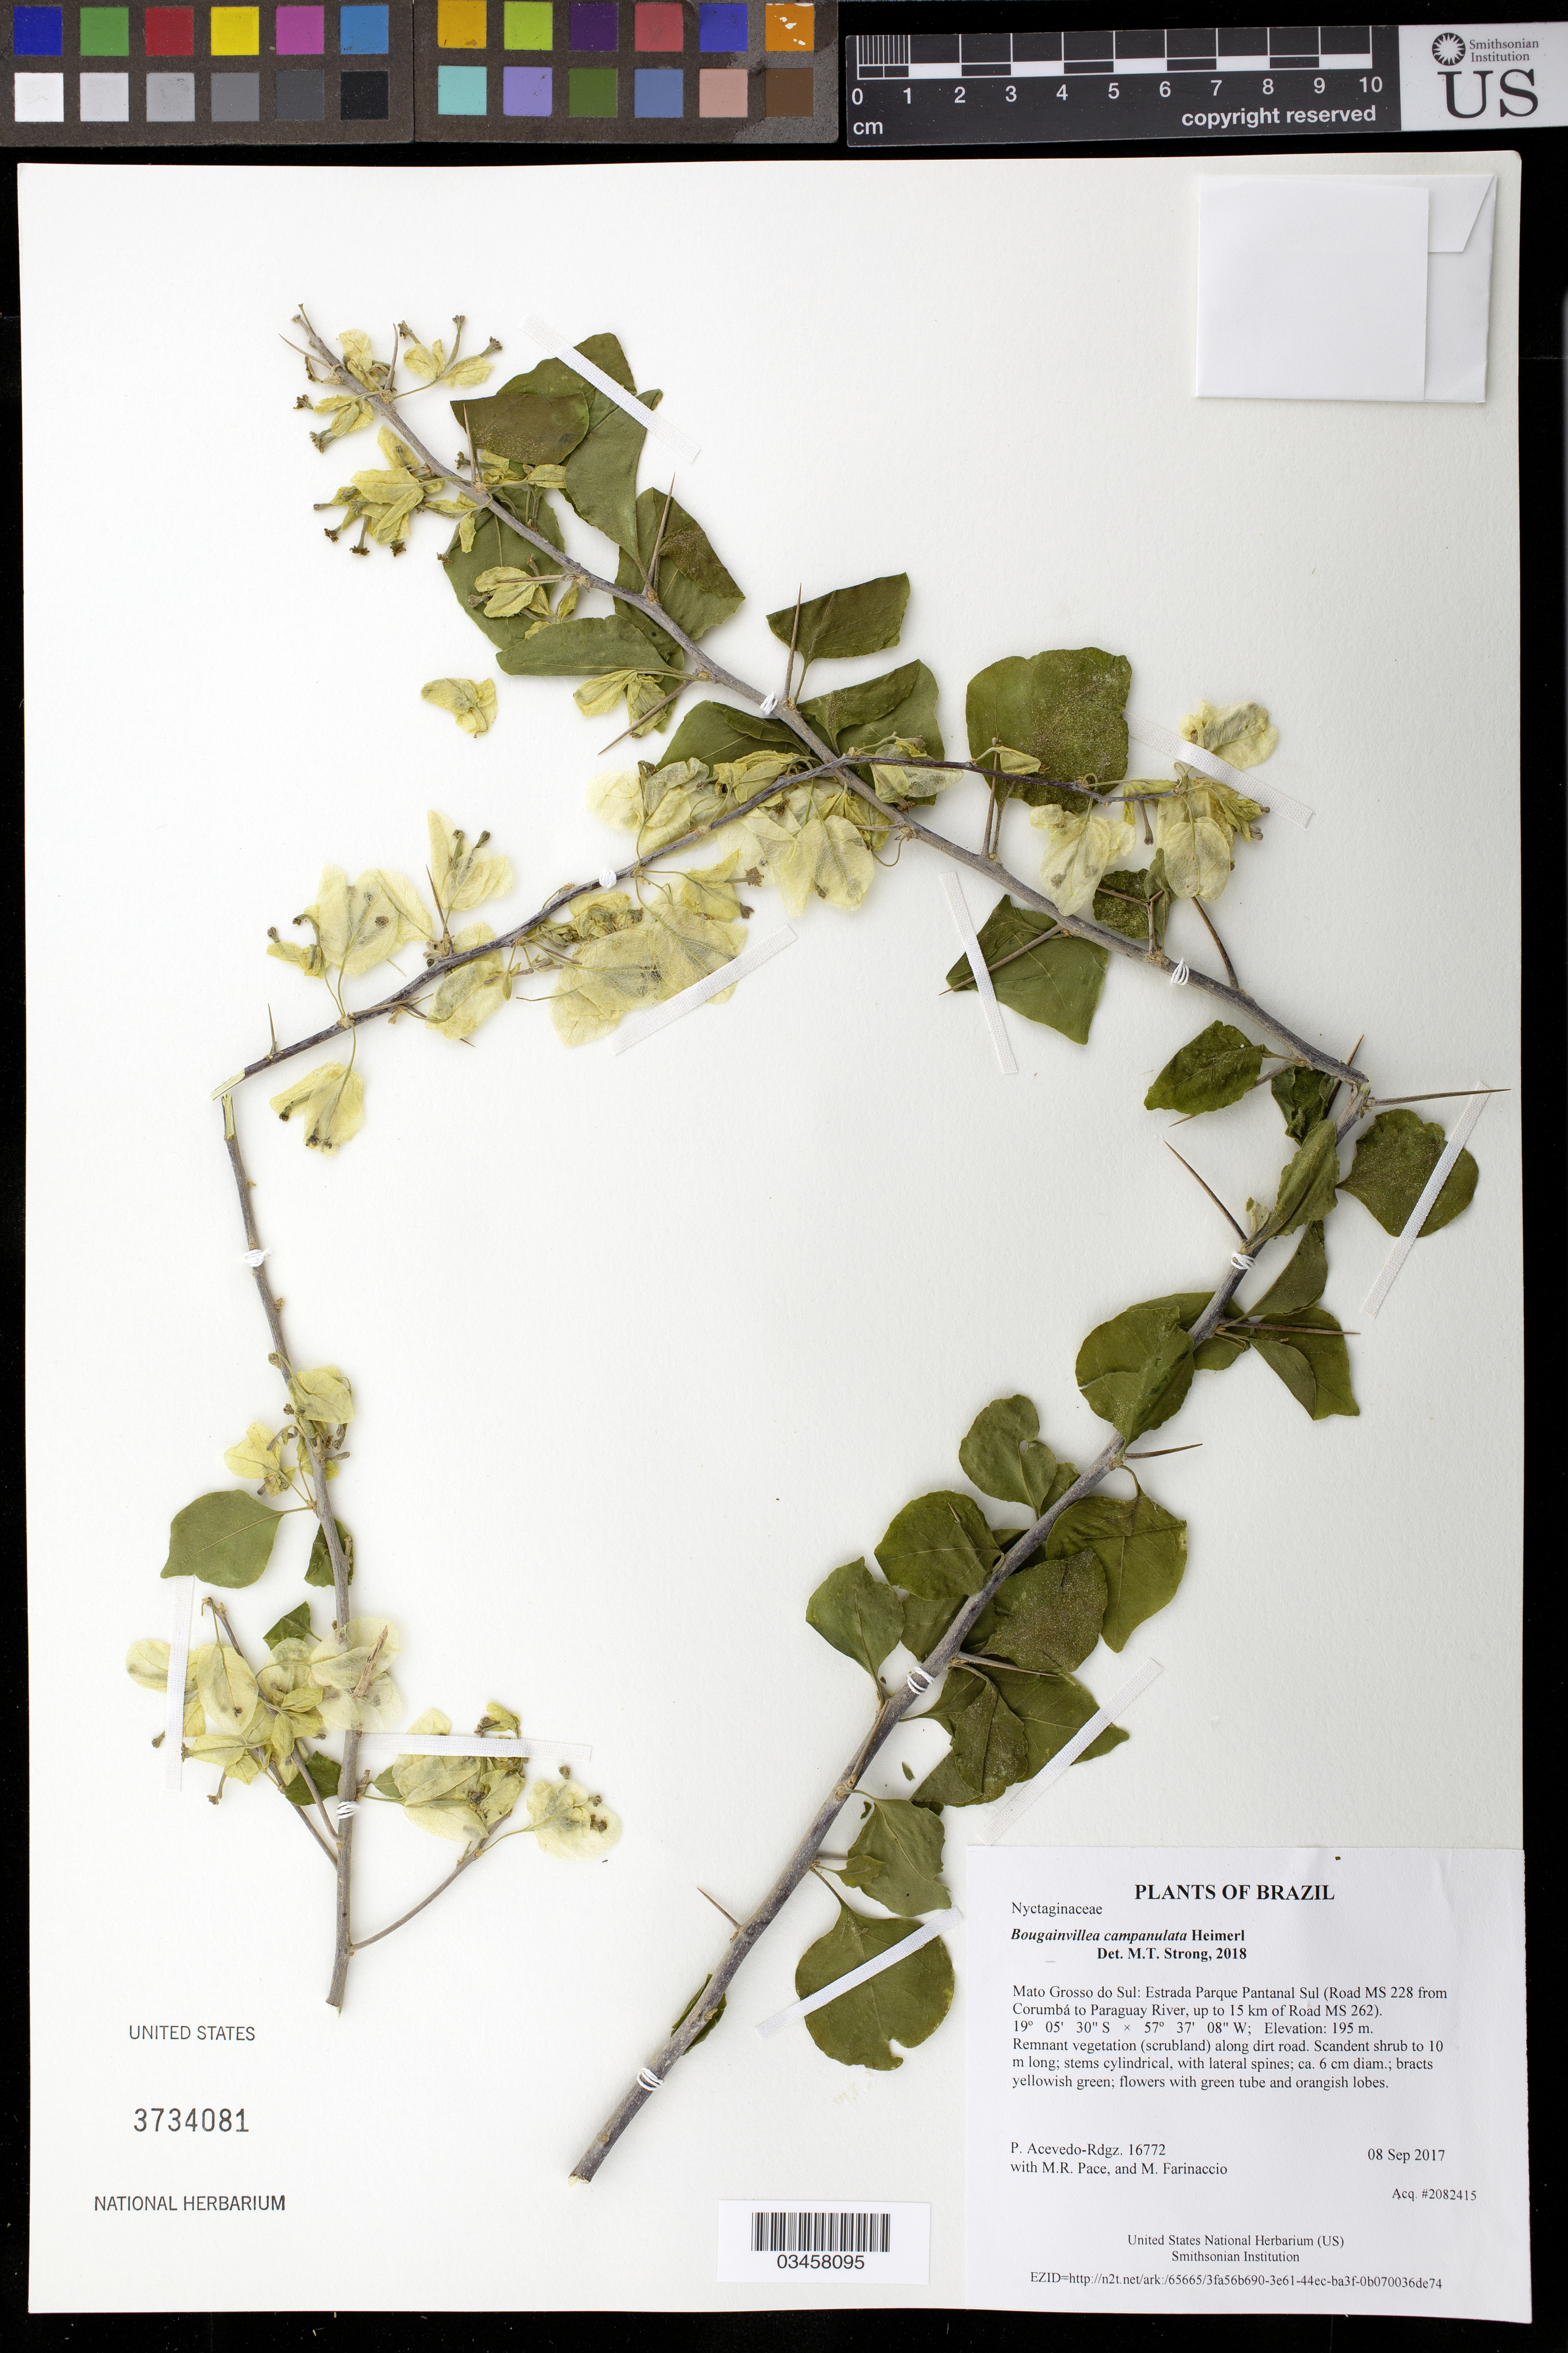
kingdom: Plantae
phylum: Tracheophyta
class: Magnoliopsida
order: Caryophyllales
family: Nyctaginaceae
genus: Bougainvillea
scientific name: Bougainvillea campanulata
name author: Heimerl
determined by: Strong, Mark T., (BOT), Smithsonian Institution - National Museum of Natural History (UNITED STATES)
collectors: P. Acevedo-Rodr., M. R. Pace & M. Farinaccio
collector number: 16772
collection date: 2017-09-08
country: Brazil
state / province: Mato Grosso do Sul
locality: Estrada Parque Pantanal Sul (Road MS 228 from Corumbá to Paraguay River, up to 15 km of Road MS 262)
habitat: Remnant vegetation (scrubland) along dirt road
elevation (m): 195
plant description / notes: US, NY, MO, K, RB, B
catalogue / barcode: US 3734081